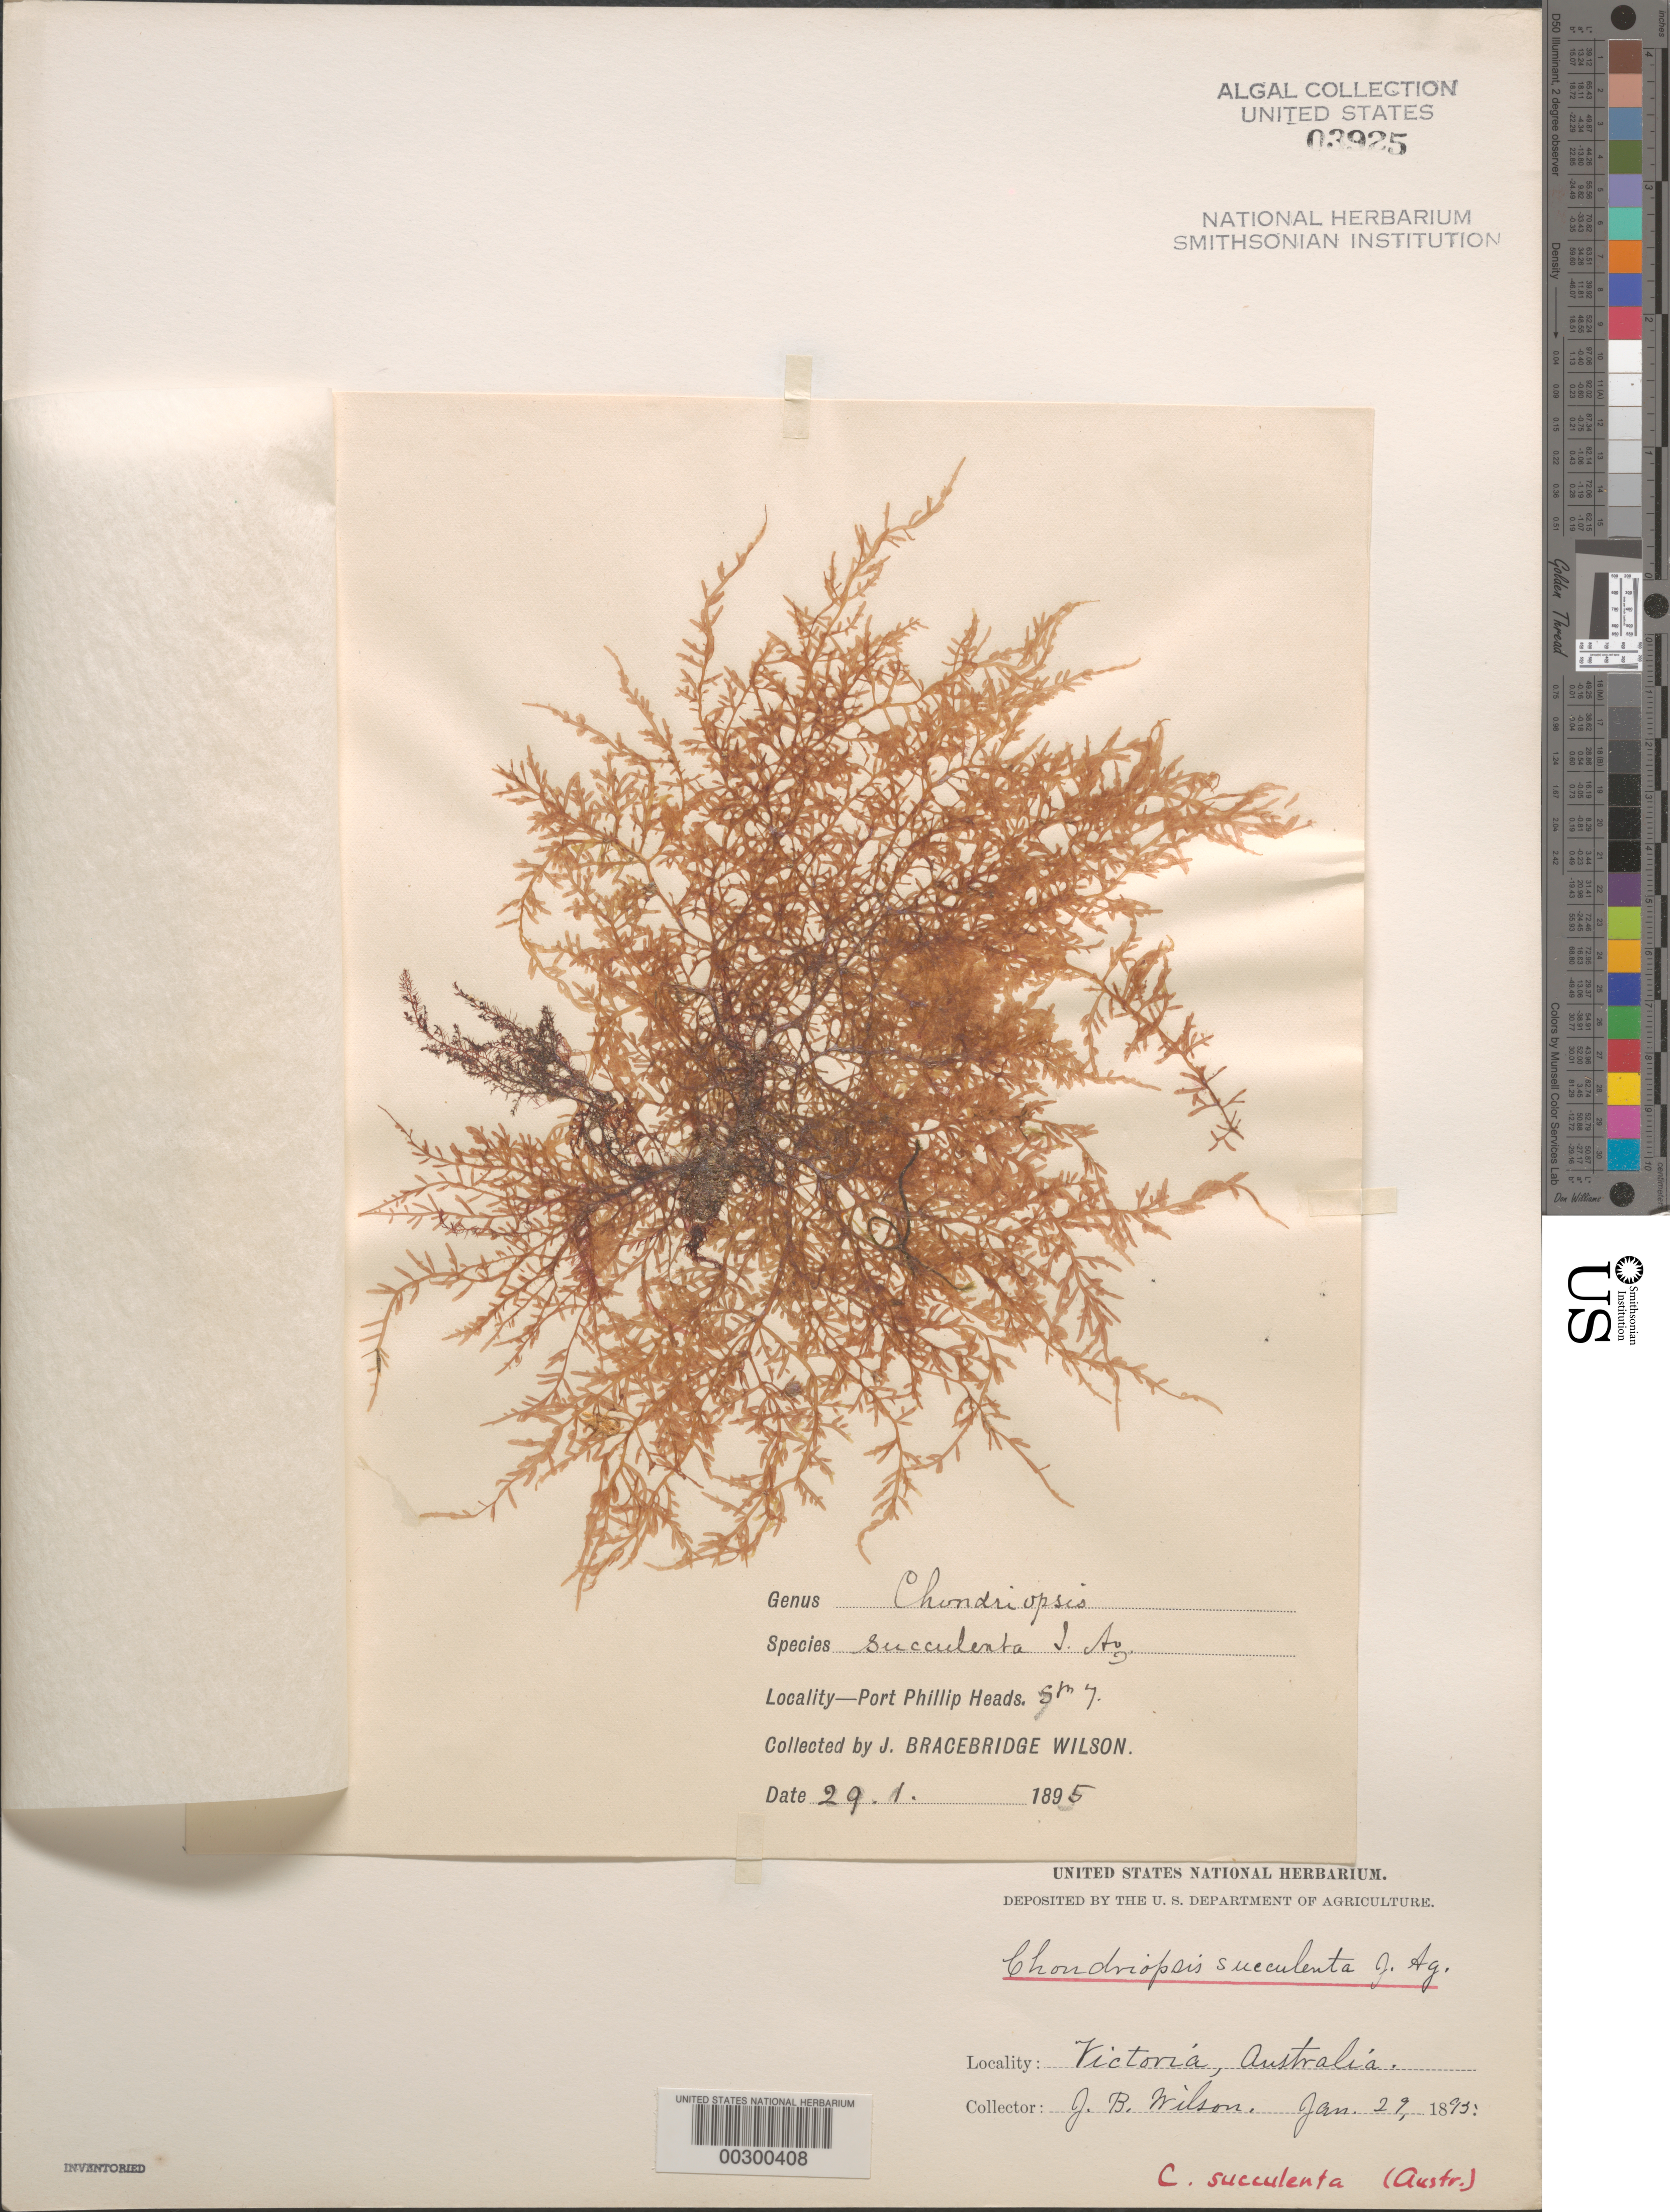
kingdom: Plantae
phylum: Rhodophyta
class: Florideophyceae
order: Ceramiales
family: Rhodomelaceae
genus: Chondria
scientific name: Chondria succulenta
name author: (J. Agardh)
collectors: J. B. Wilson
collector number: Station 7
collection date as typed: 29 Jan 1895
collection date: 1895-01-29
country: Australia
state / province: Victoria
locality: Port Phillip Heads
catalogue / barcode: US 3925